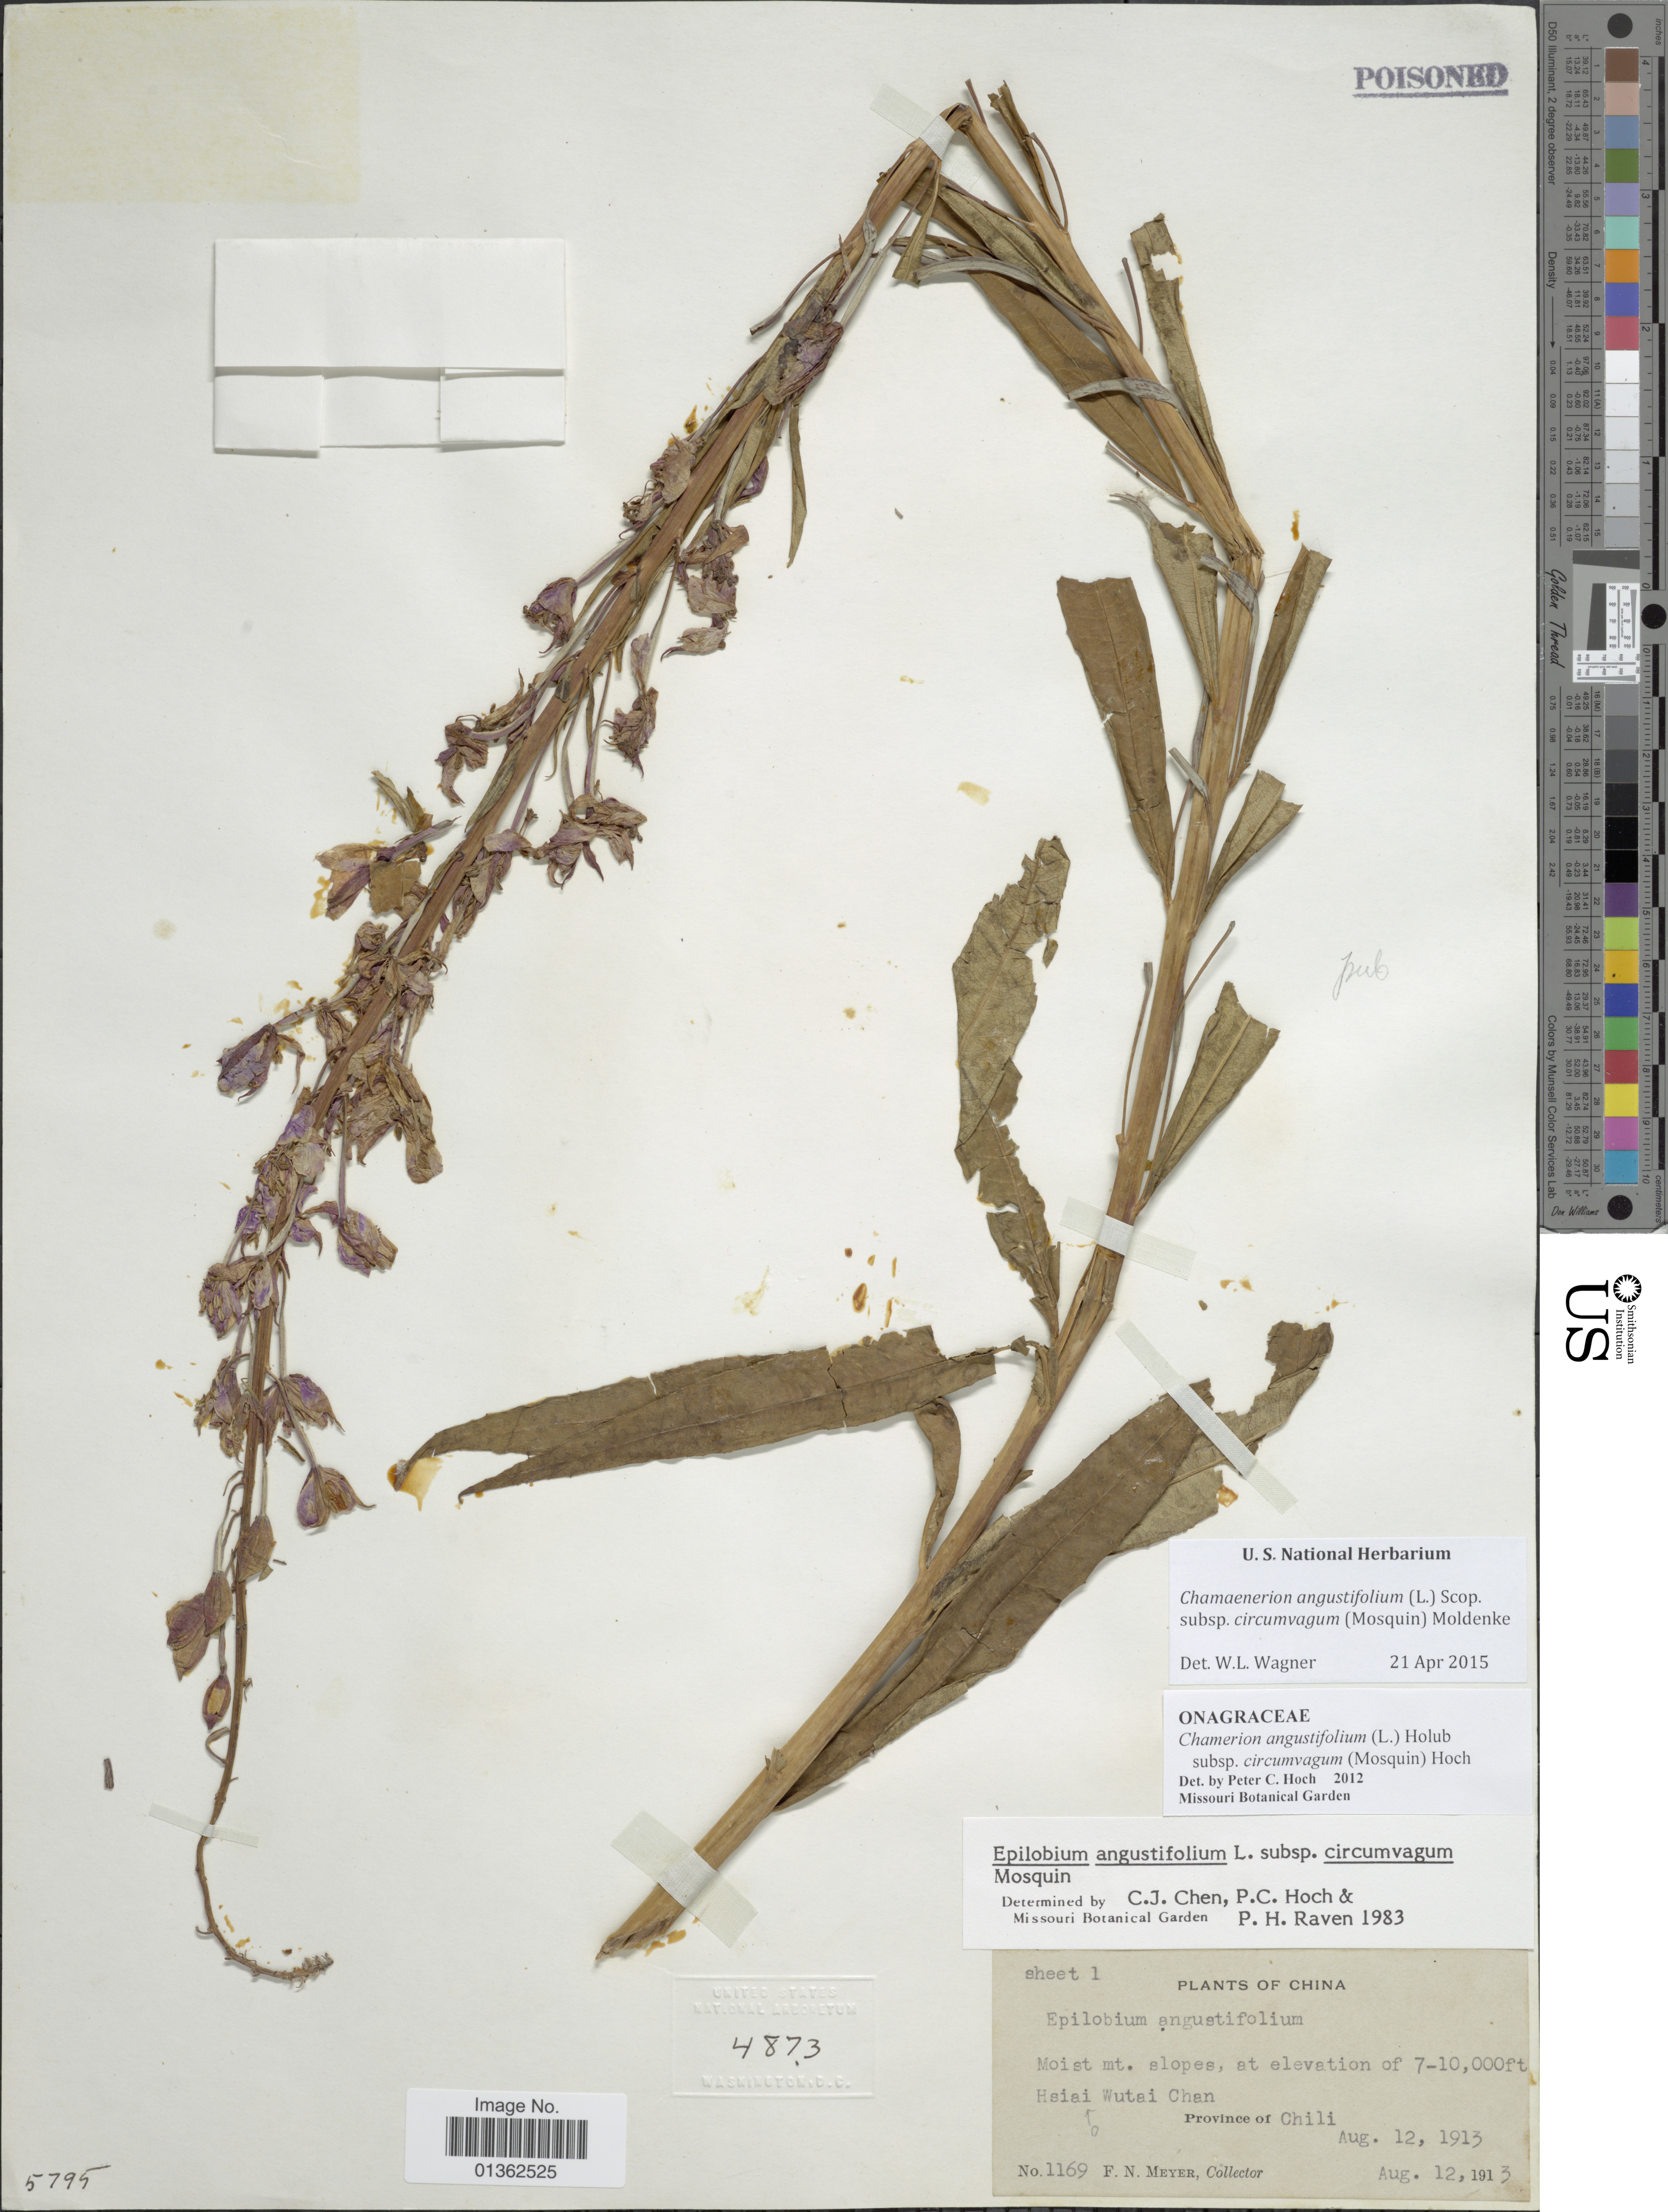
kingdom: Plantae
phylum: Tracheophyta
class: Magnoliopsida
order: Myrtales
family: Onagraceae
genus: Chamaenerion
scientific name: Chamaenerion angustifolium subsp. circumvagum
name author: (Mosquin) Moldenke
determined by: Wagner, W. L., (BOT), Smithsonian Institution - National Museum of Natural History (UNITED STATES)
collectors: F. N. Meyer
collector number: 1169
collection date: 1913-08-12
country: China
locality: Hsiai Wutai Chan. Chili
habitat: Moist mt. slopes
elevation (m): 2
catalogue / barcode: US 4873